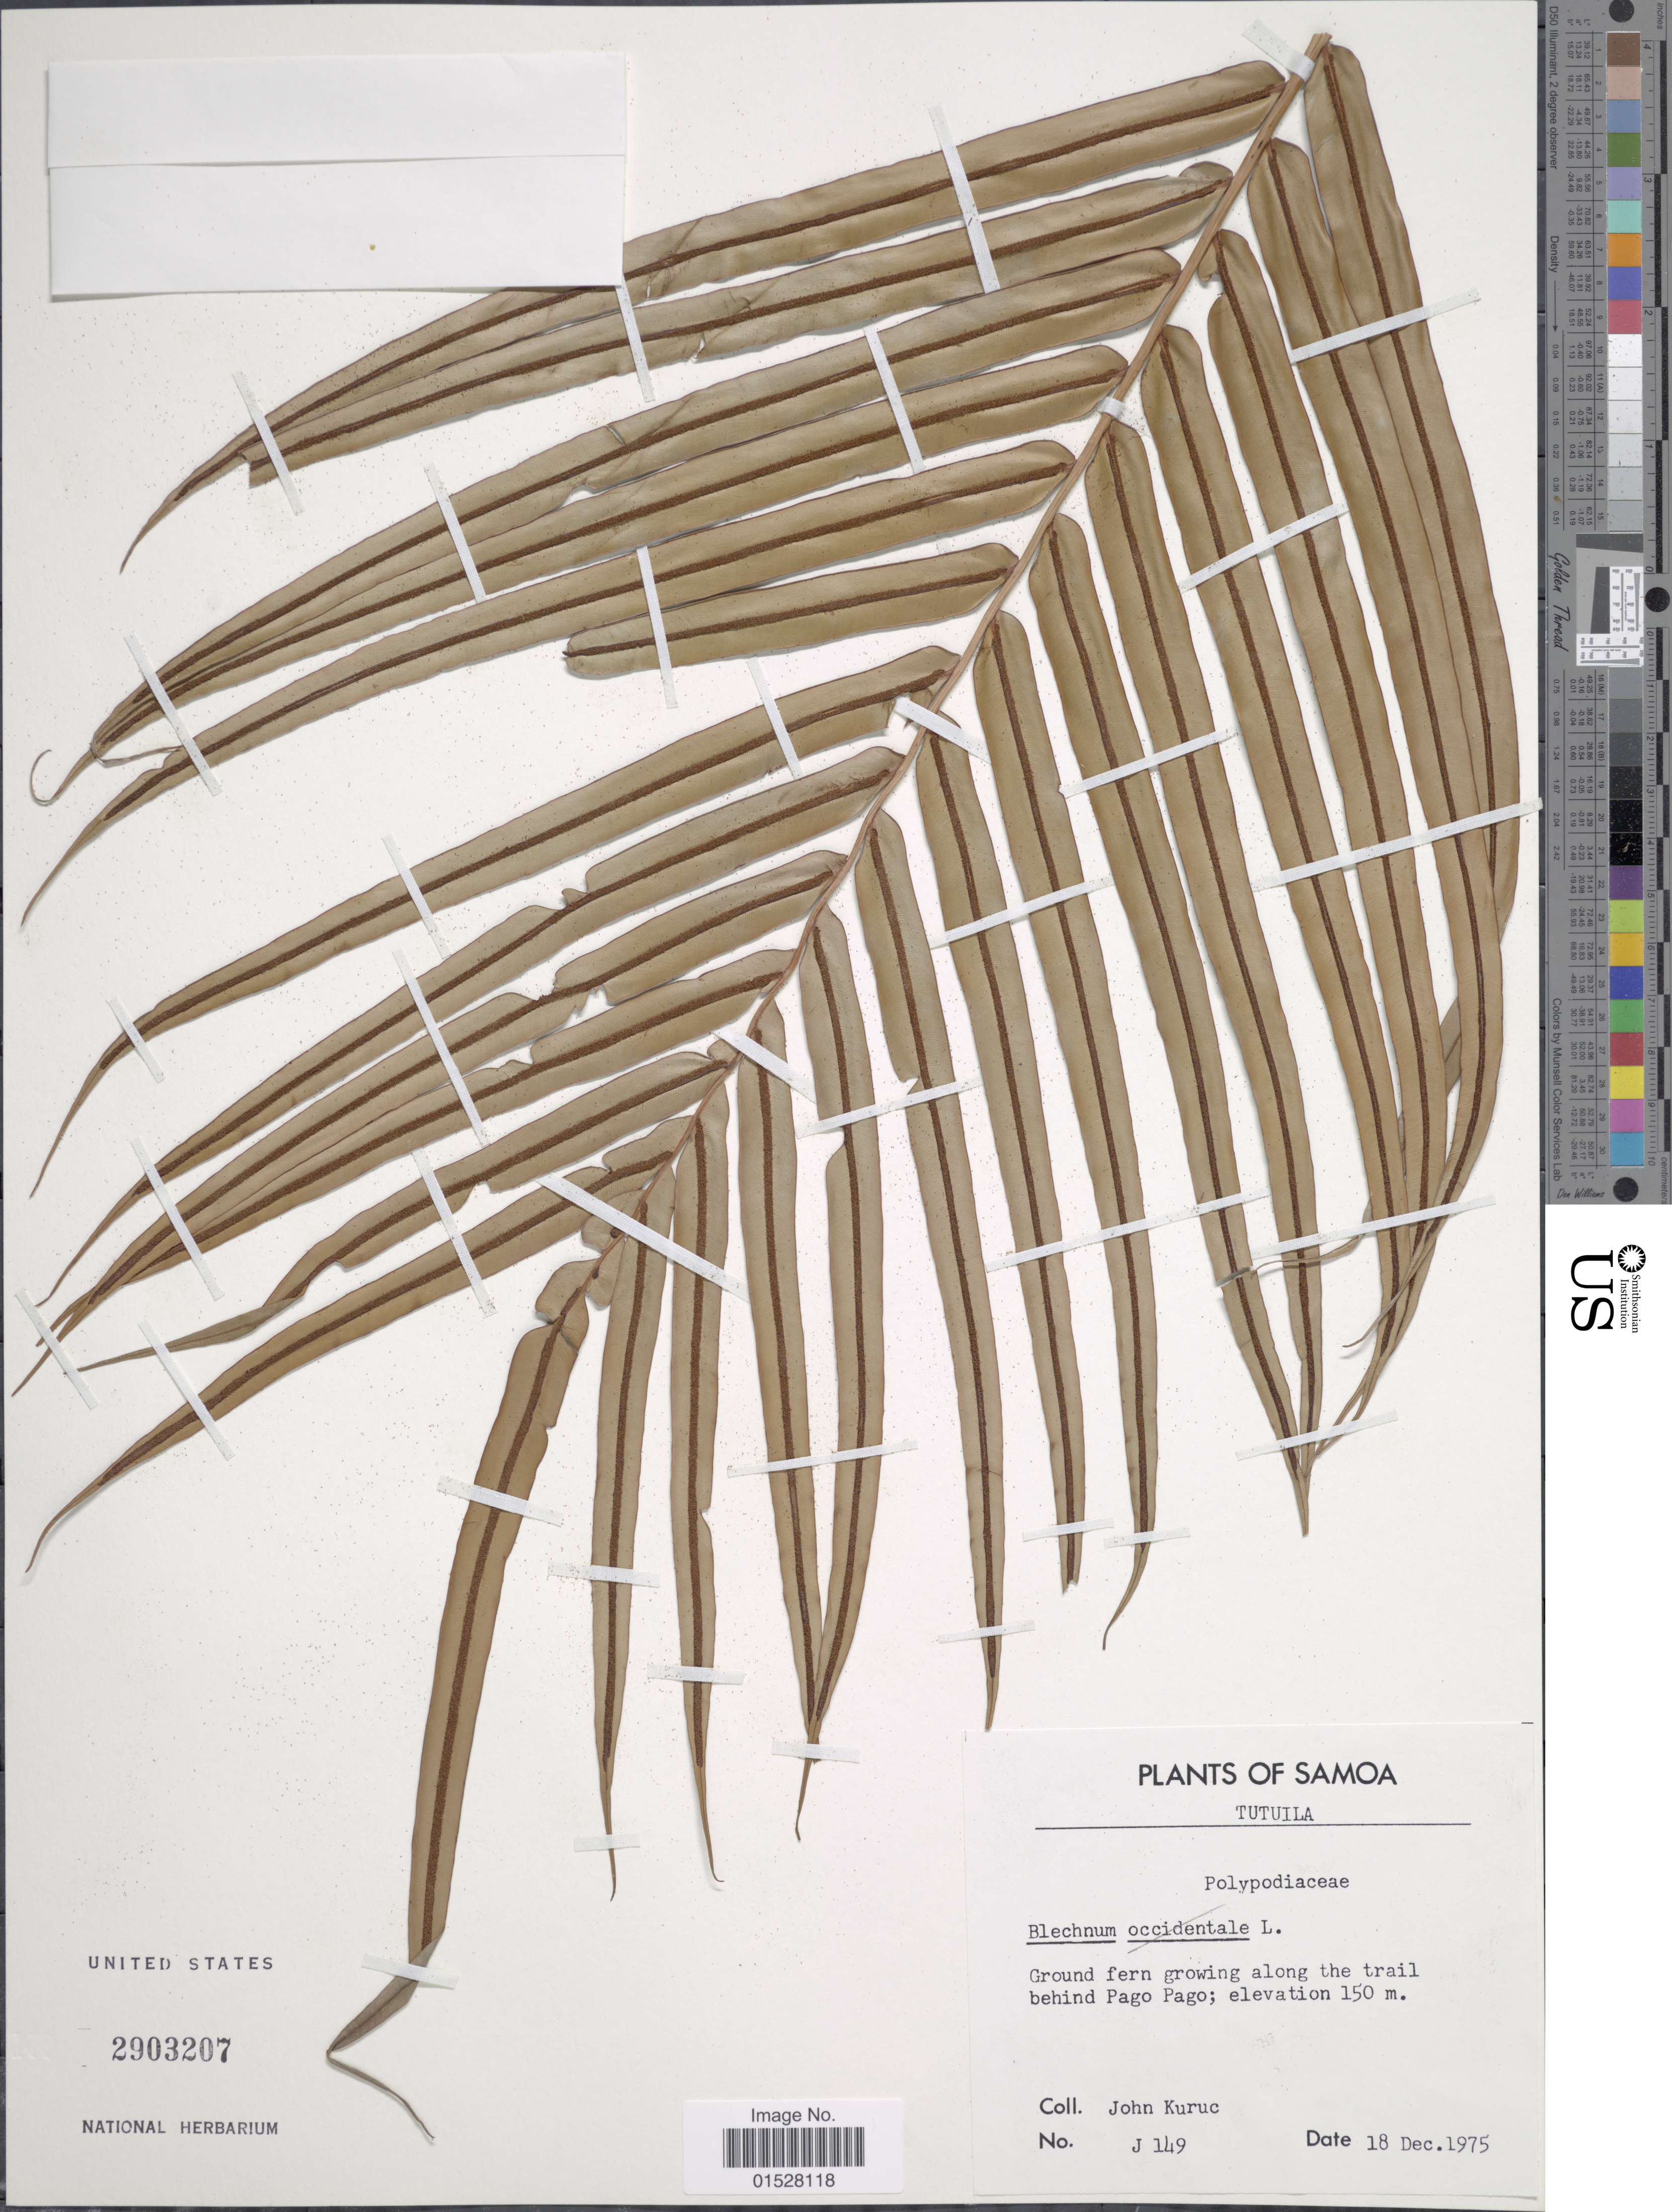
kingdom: Plantae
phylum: Tracheophyta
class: Polypodiopsida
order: Polypodiales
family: Blechnaceae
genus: Blechnum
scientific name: Blechnum orientale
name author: L.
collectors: J. Kuruc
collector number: J 149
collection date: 1975-12-18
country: American Samoa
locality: Samoa, Tutuila, along the trail behind Pago Pago.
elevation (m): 150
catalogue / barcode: US 2903207